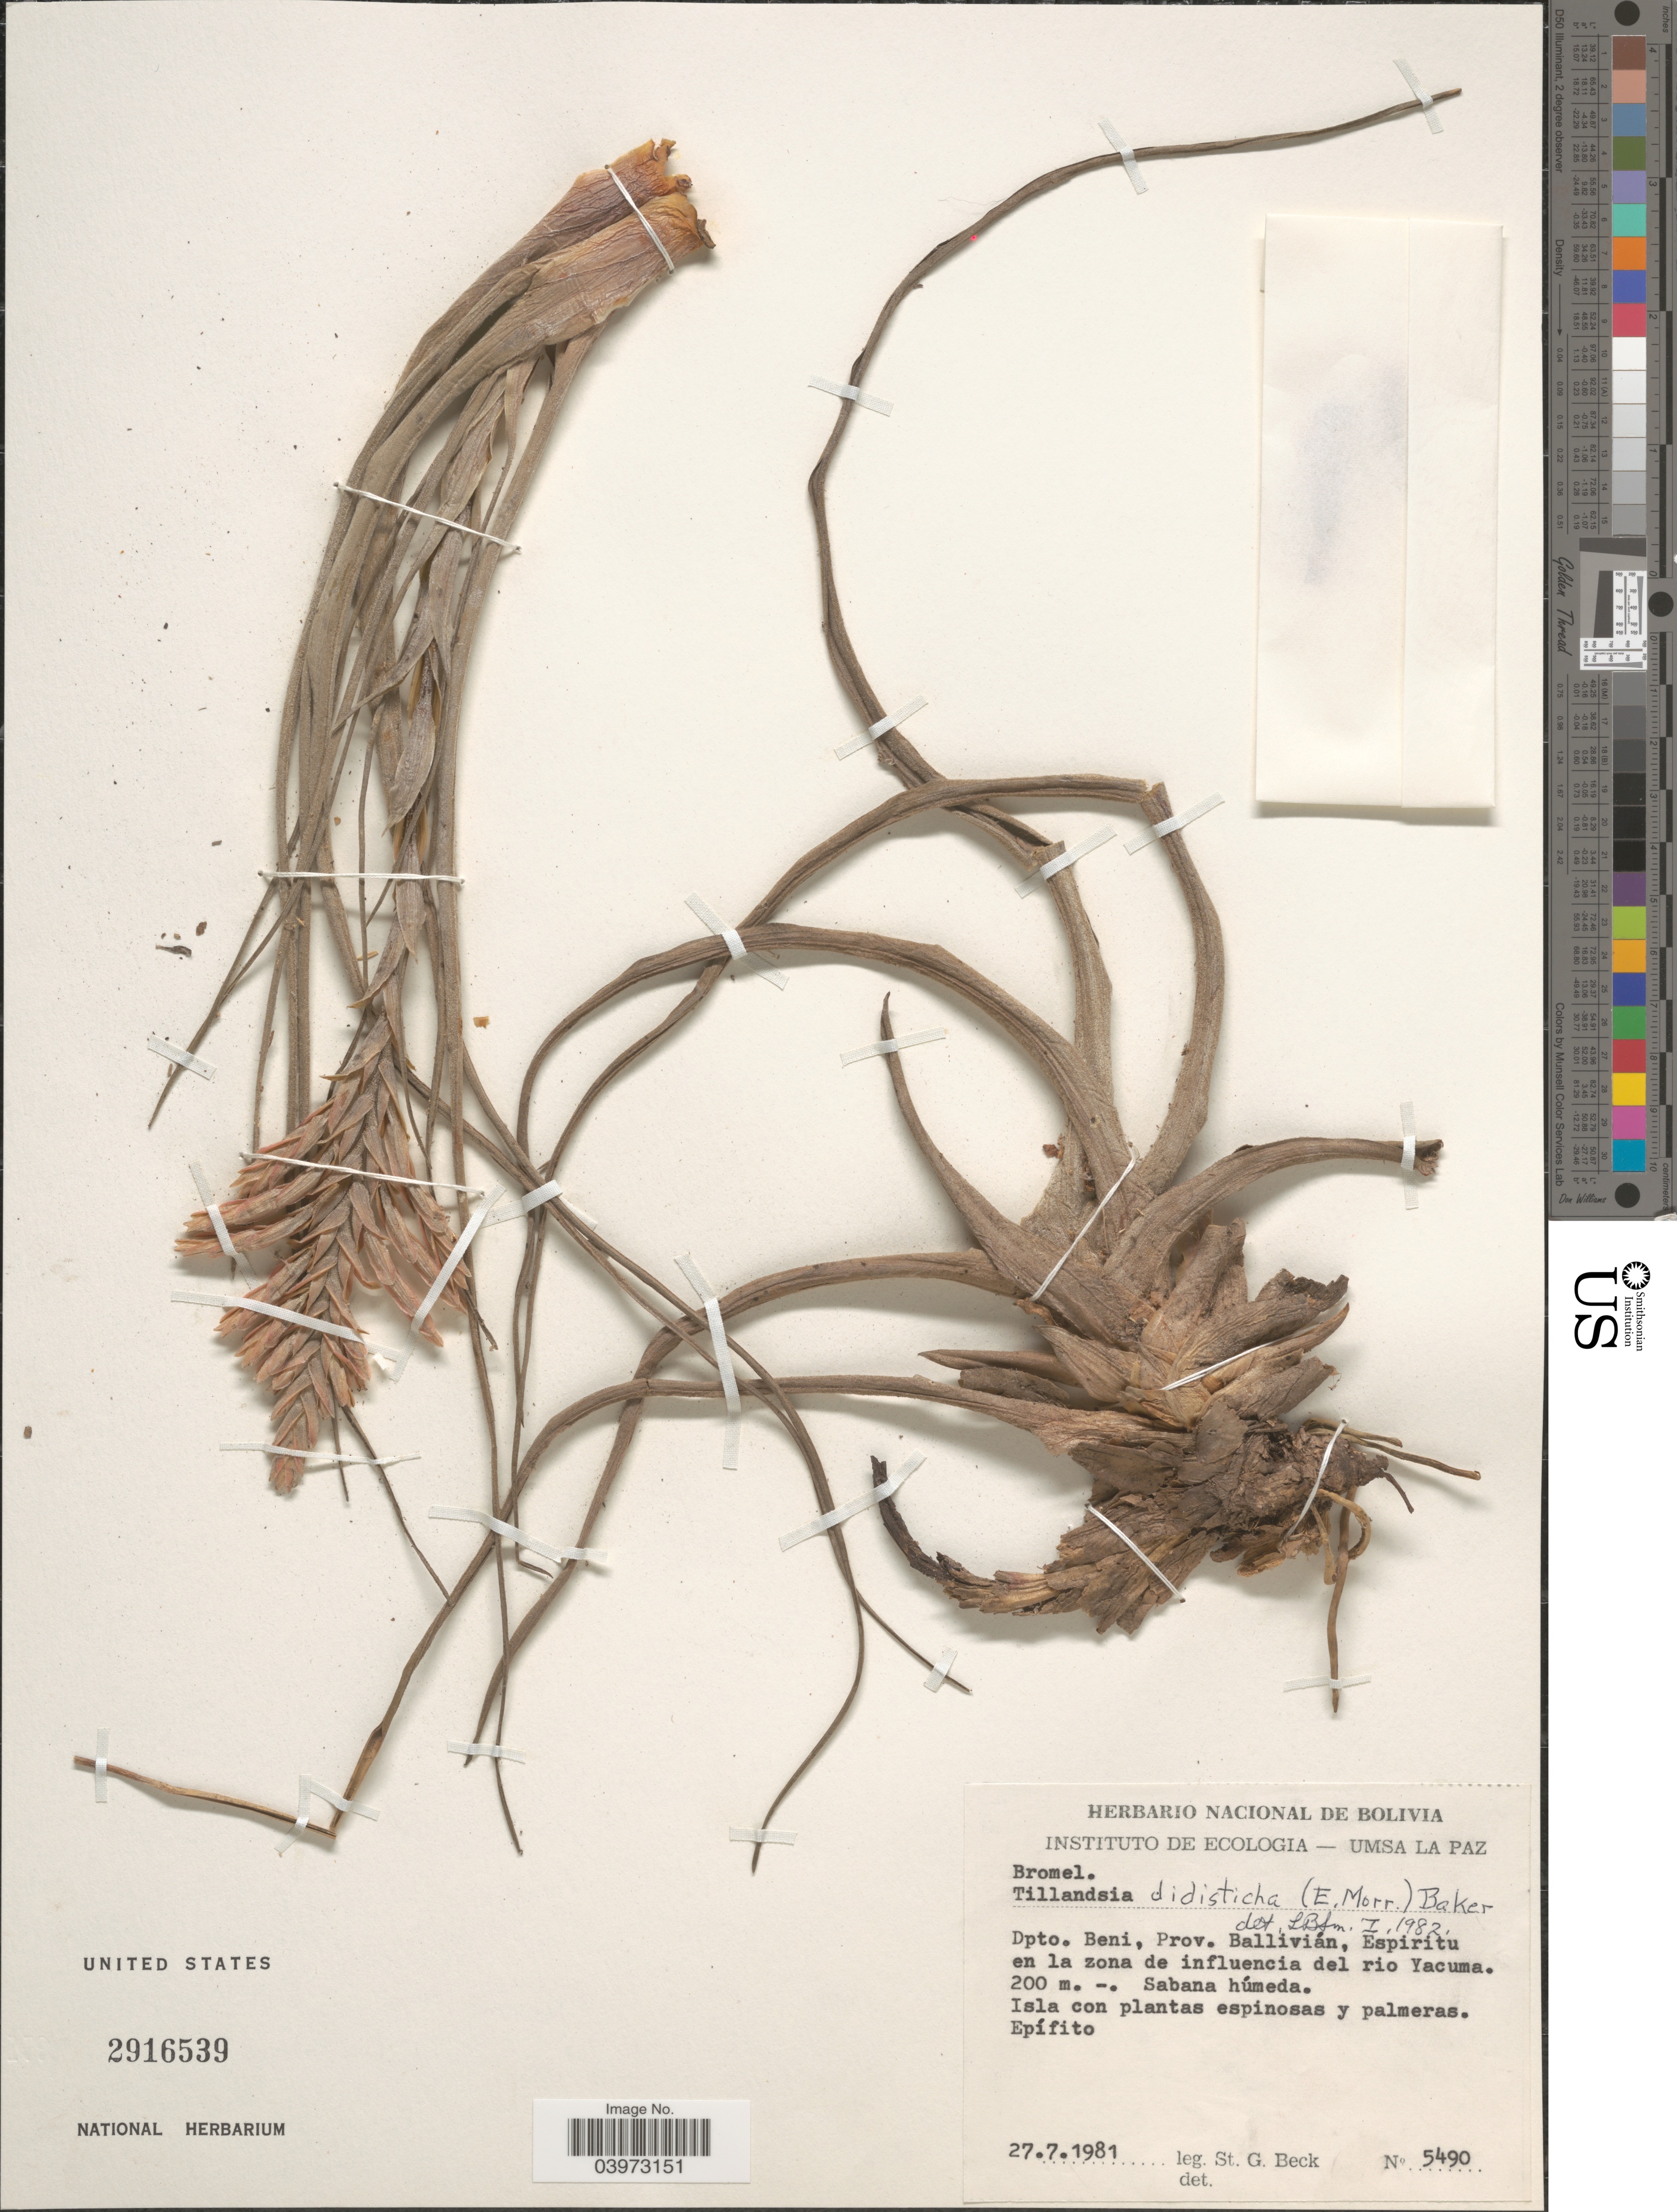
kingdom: Plantae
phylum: Tracheophyta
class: Liliopsida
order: Poales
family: Bromeliaceae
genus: Tillandsia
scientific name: Tillandsia didisticha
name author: (É. Morren) Baker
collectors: S. G. Beck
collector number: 5490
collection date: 1981-07-27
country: Bolivia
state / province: Beni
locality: Dpto. Beni, Prov. Ballivián, Espiritu en la zona de influencia del rio Yacuma.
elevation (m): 200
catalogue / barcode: US 2916539